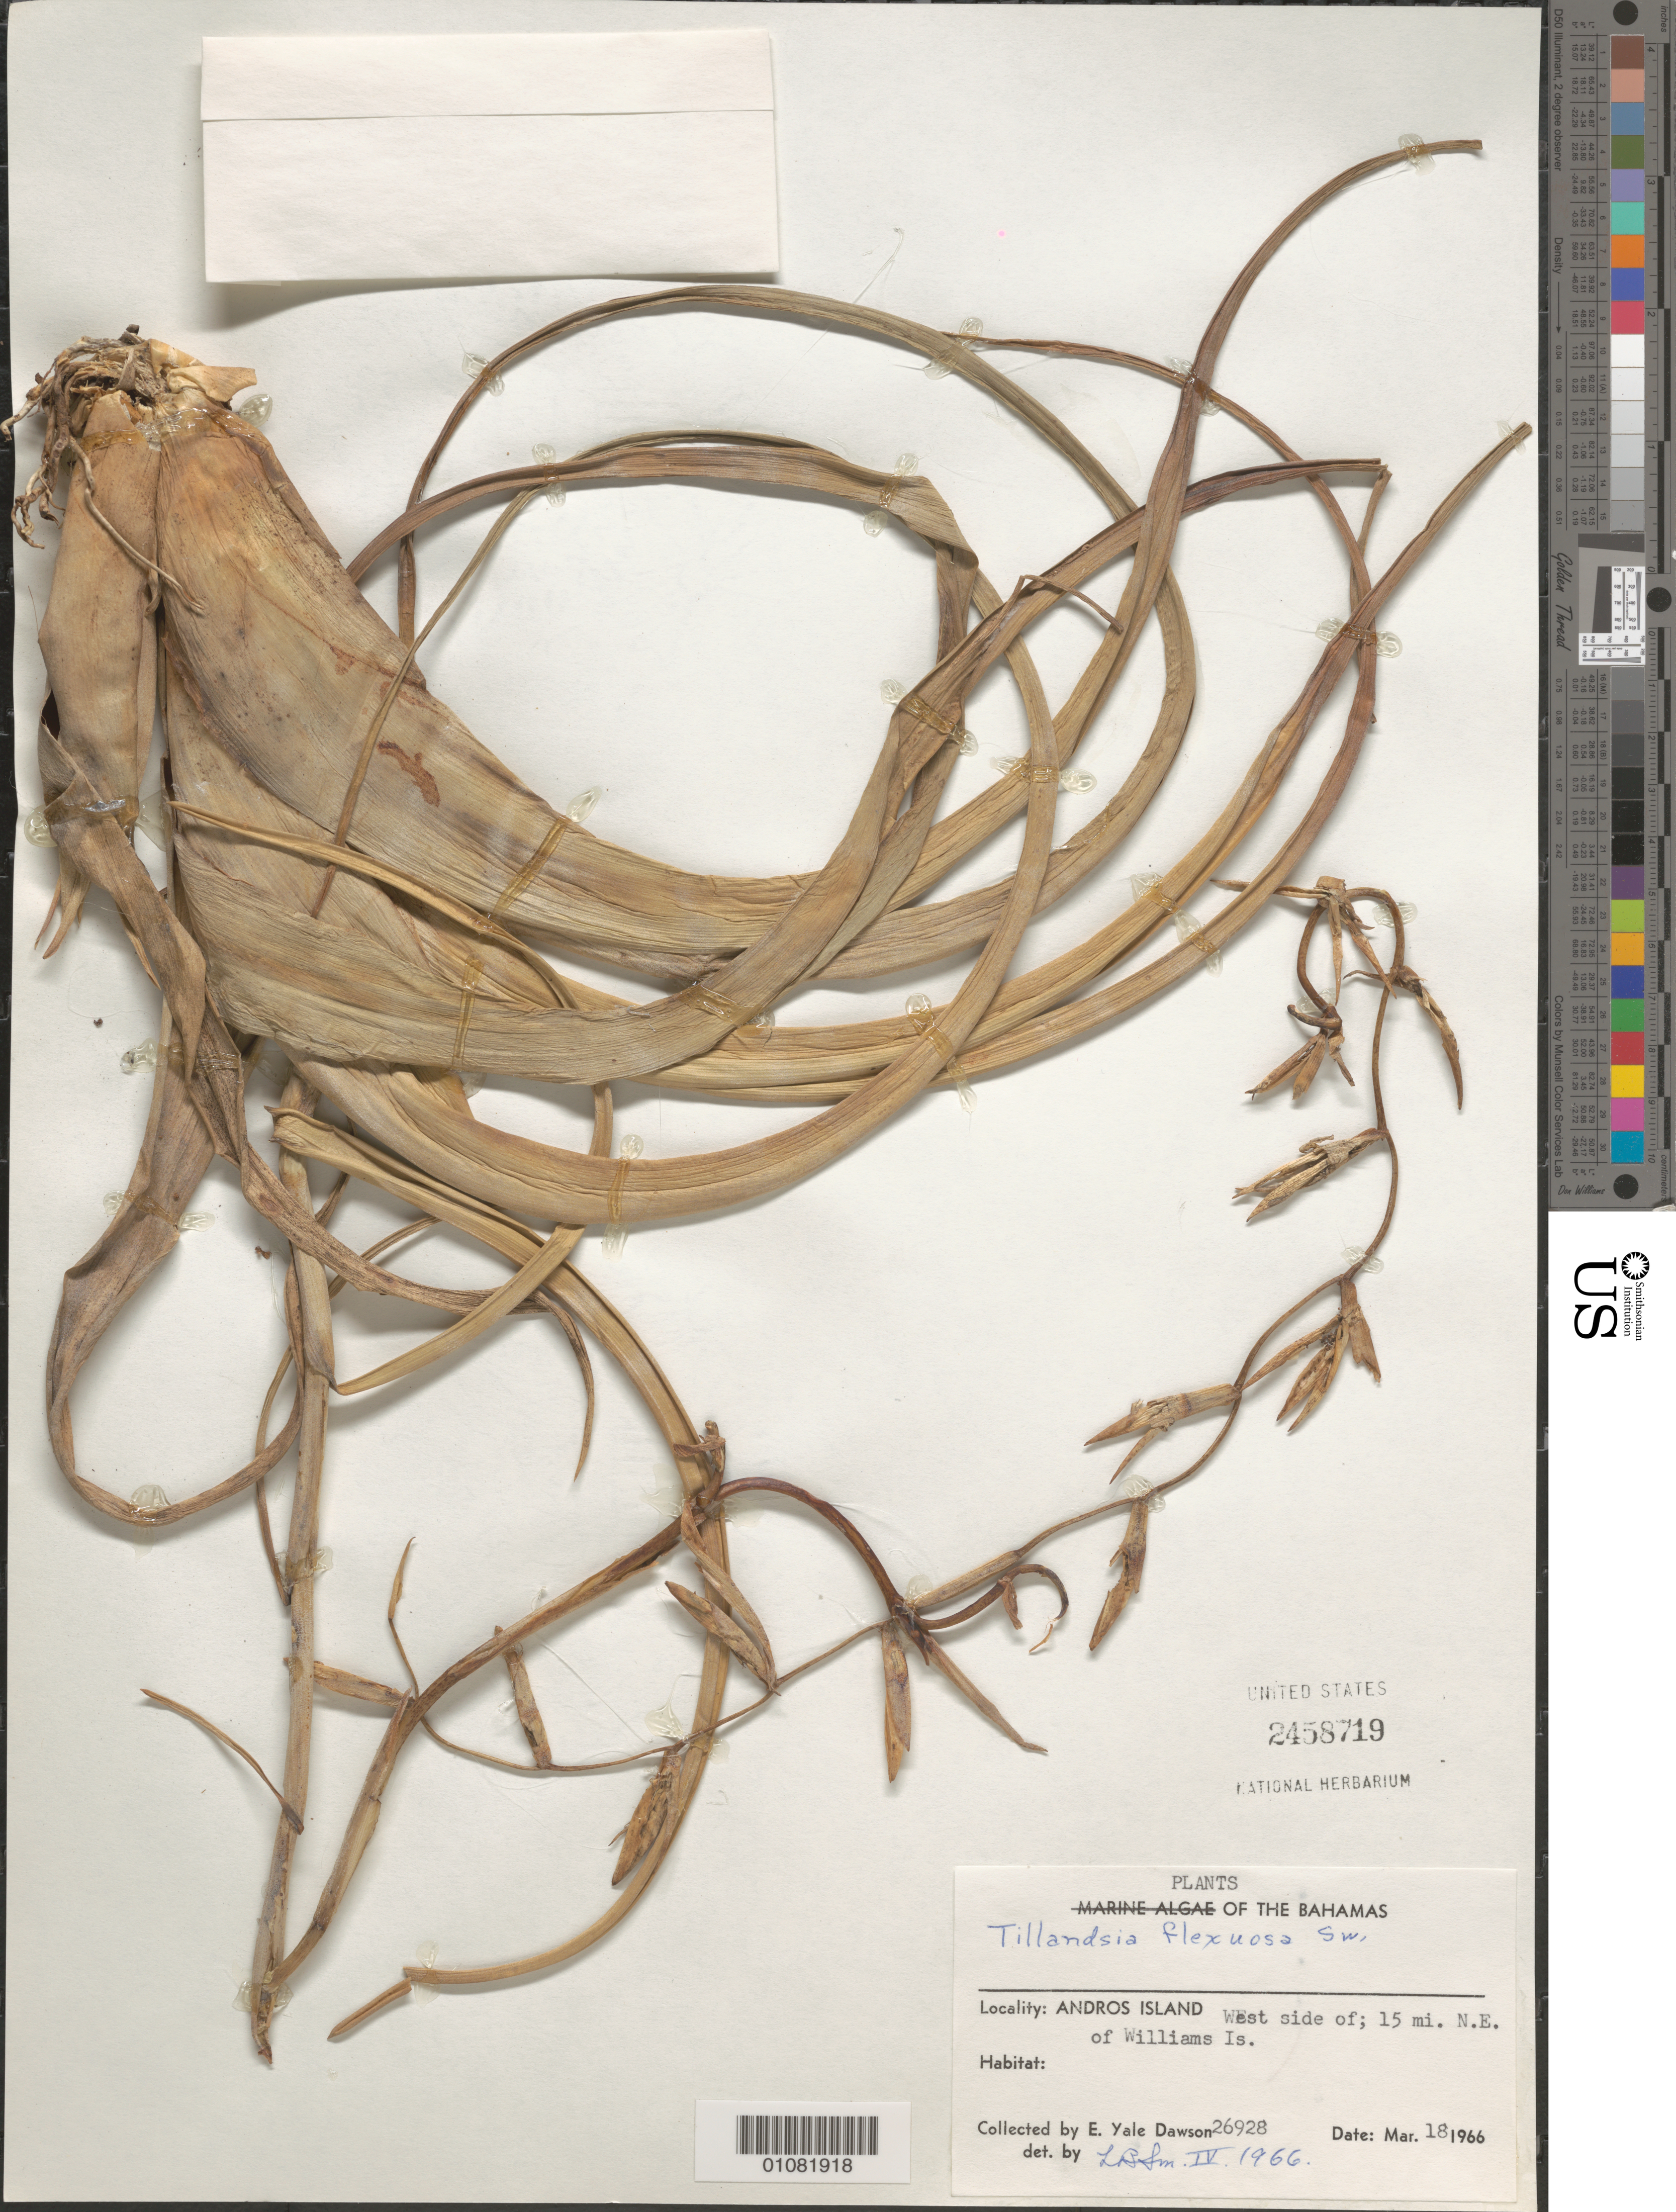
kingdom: Plantae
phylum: Tracheophyta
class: Liliopsida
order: Poales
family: Bromeliaceae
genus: Tillandsia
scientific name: Tillandsia flexuosa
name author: Sw.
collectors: E. Y. Dawson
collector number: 26928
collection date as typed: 18 Mar 1966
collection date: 1966-03-18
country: Bahamas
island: Andros I.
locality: W side of; 15 mi. NE of Williams Is.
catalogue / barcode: US 2458719